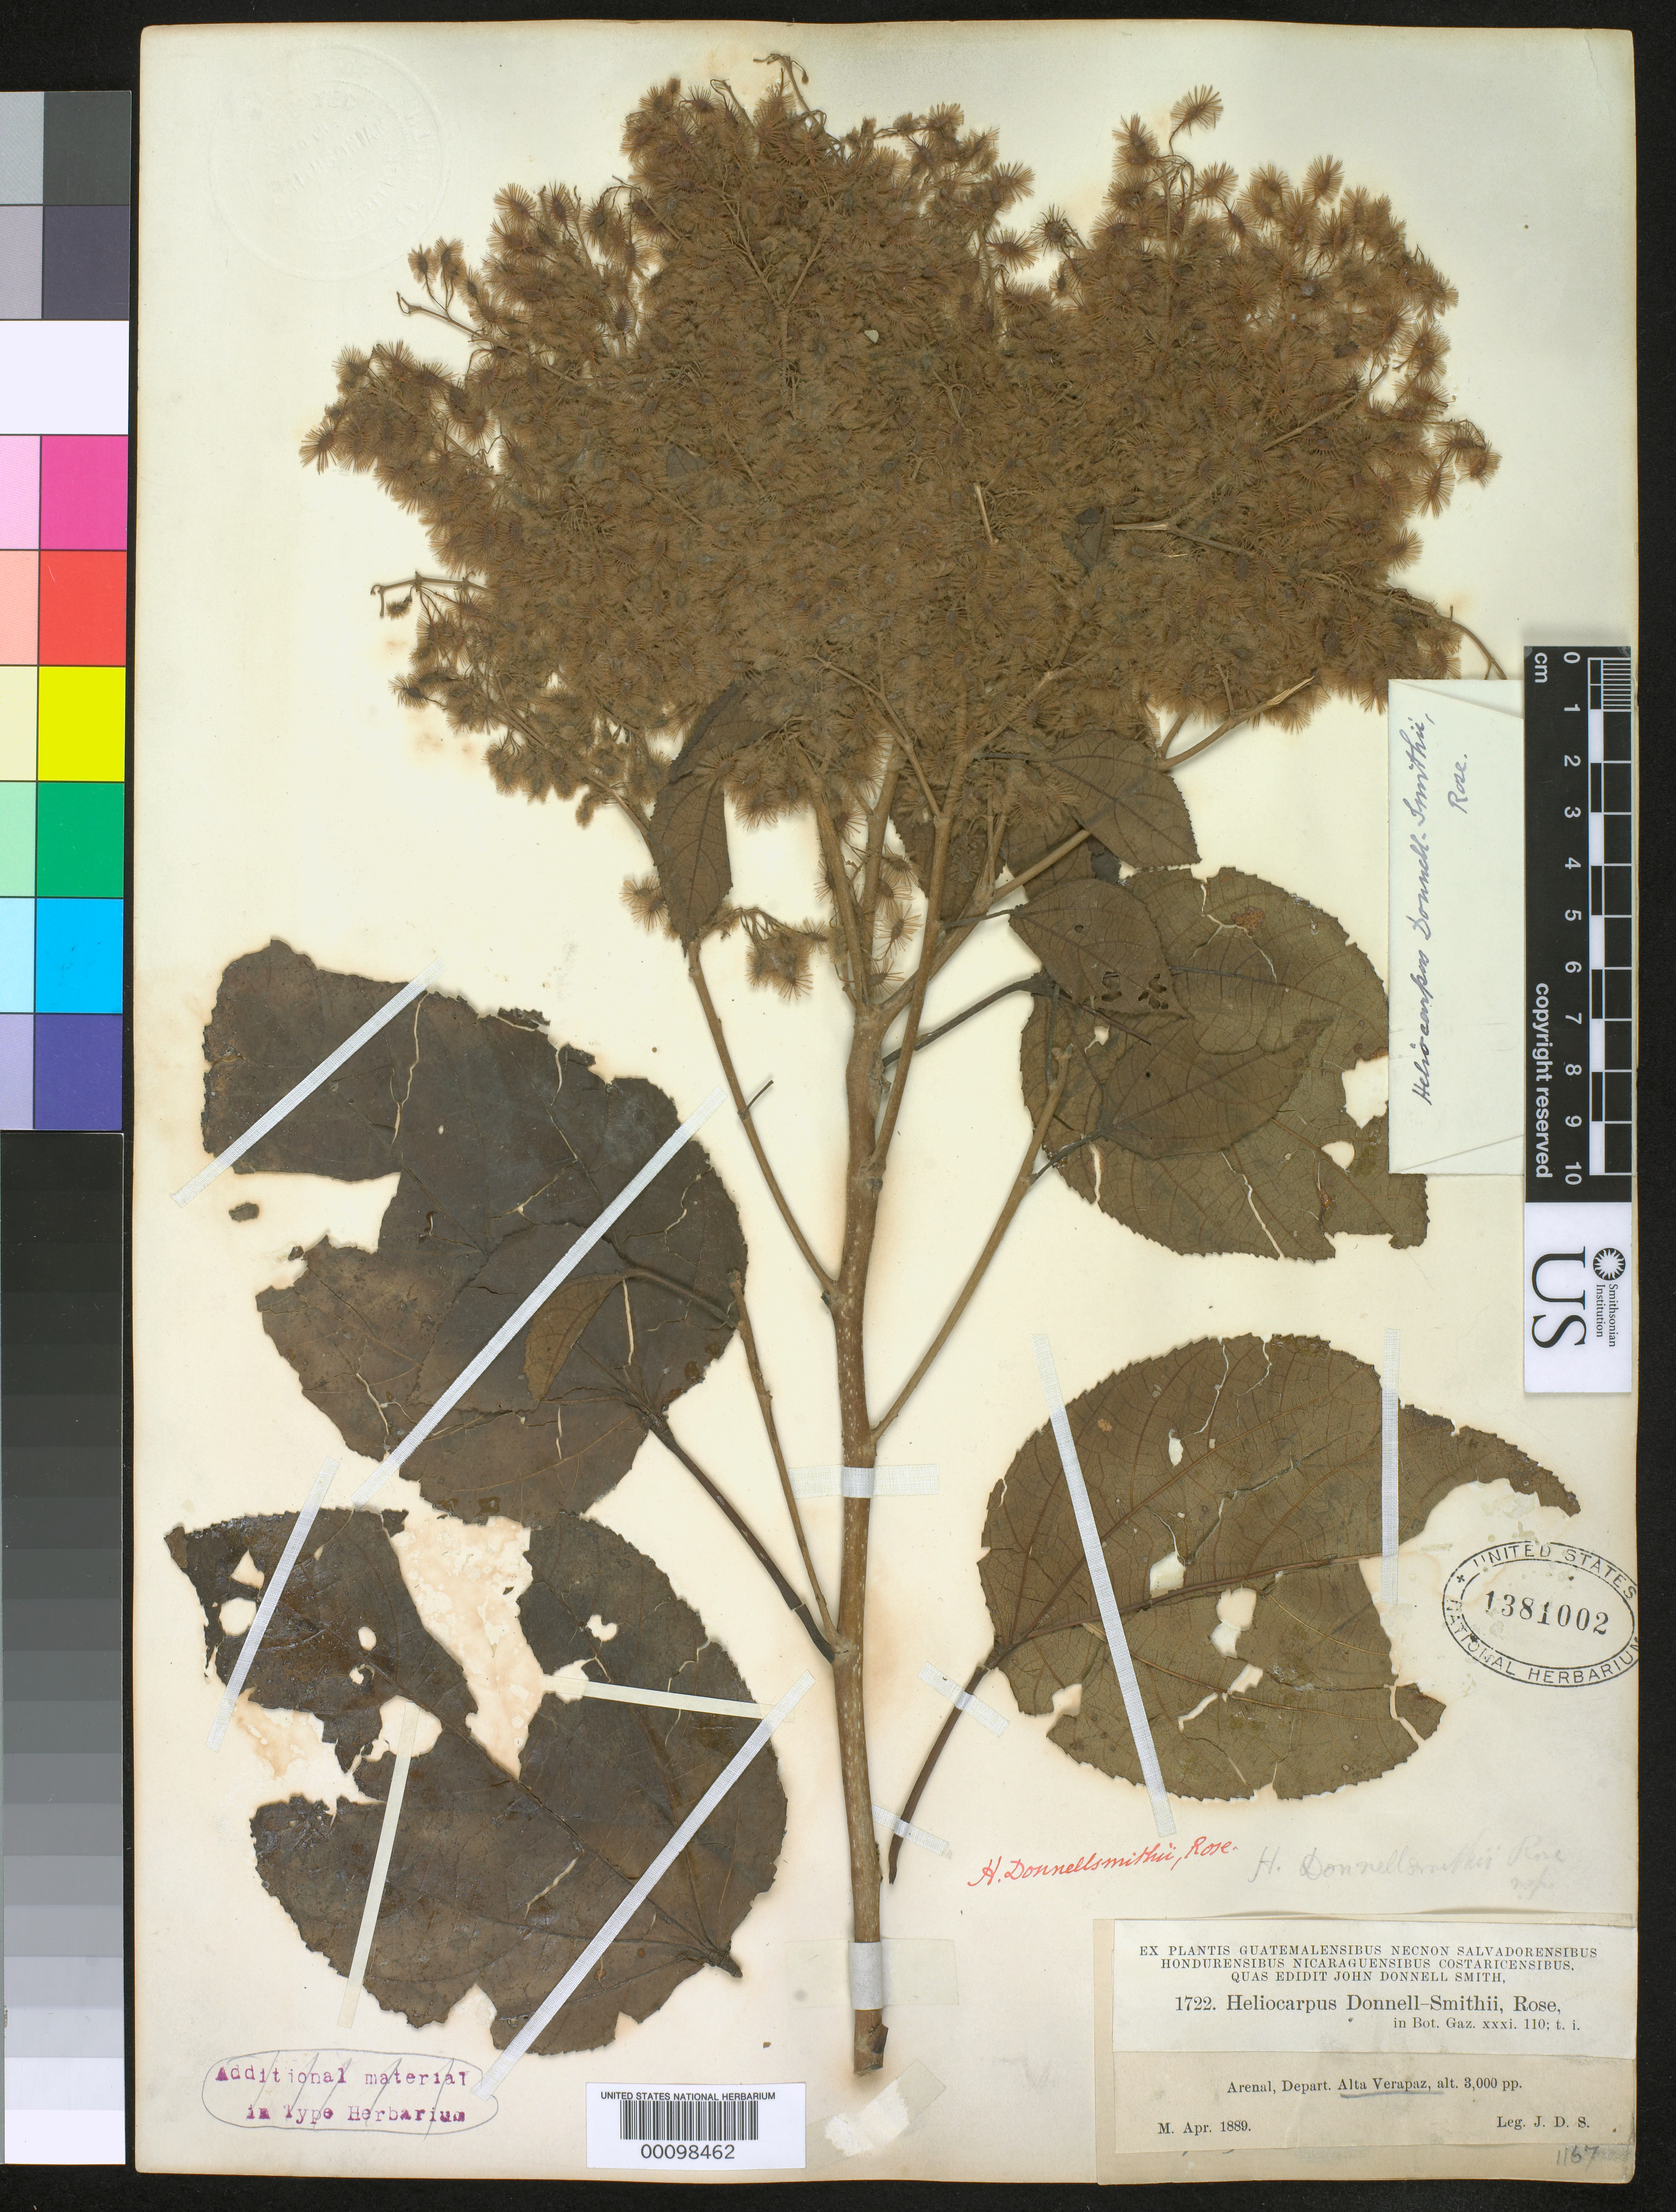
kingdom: Plantae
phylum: Tracheophyta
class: Magnoliopsida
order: Malvales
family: Malvaceae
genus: Heliocarpus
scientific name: Heliocarpus donnellsmithii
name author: Rose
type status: Holotype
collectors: J. Donnell Smith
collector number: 1722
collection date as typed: Apr 1889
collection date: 1889-04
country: Guatemala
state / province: Alta Verapaz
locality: Near Arenal.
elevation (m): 1500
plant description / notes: Specimen ex John Donnell Smith herbarium. This duplicate is the one on which the figure accompanying the original description is based.; Name attributed to Rose, but apparently validated by Donnell Smith.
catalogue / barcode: US 1381002